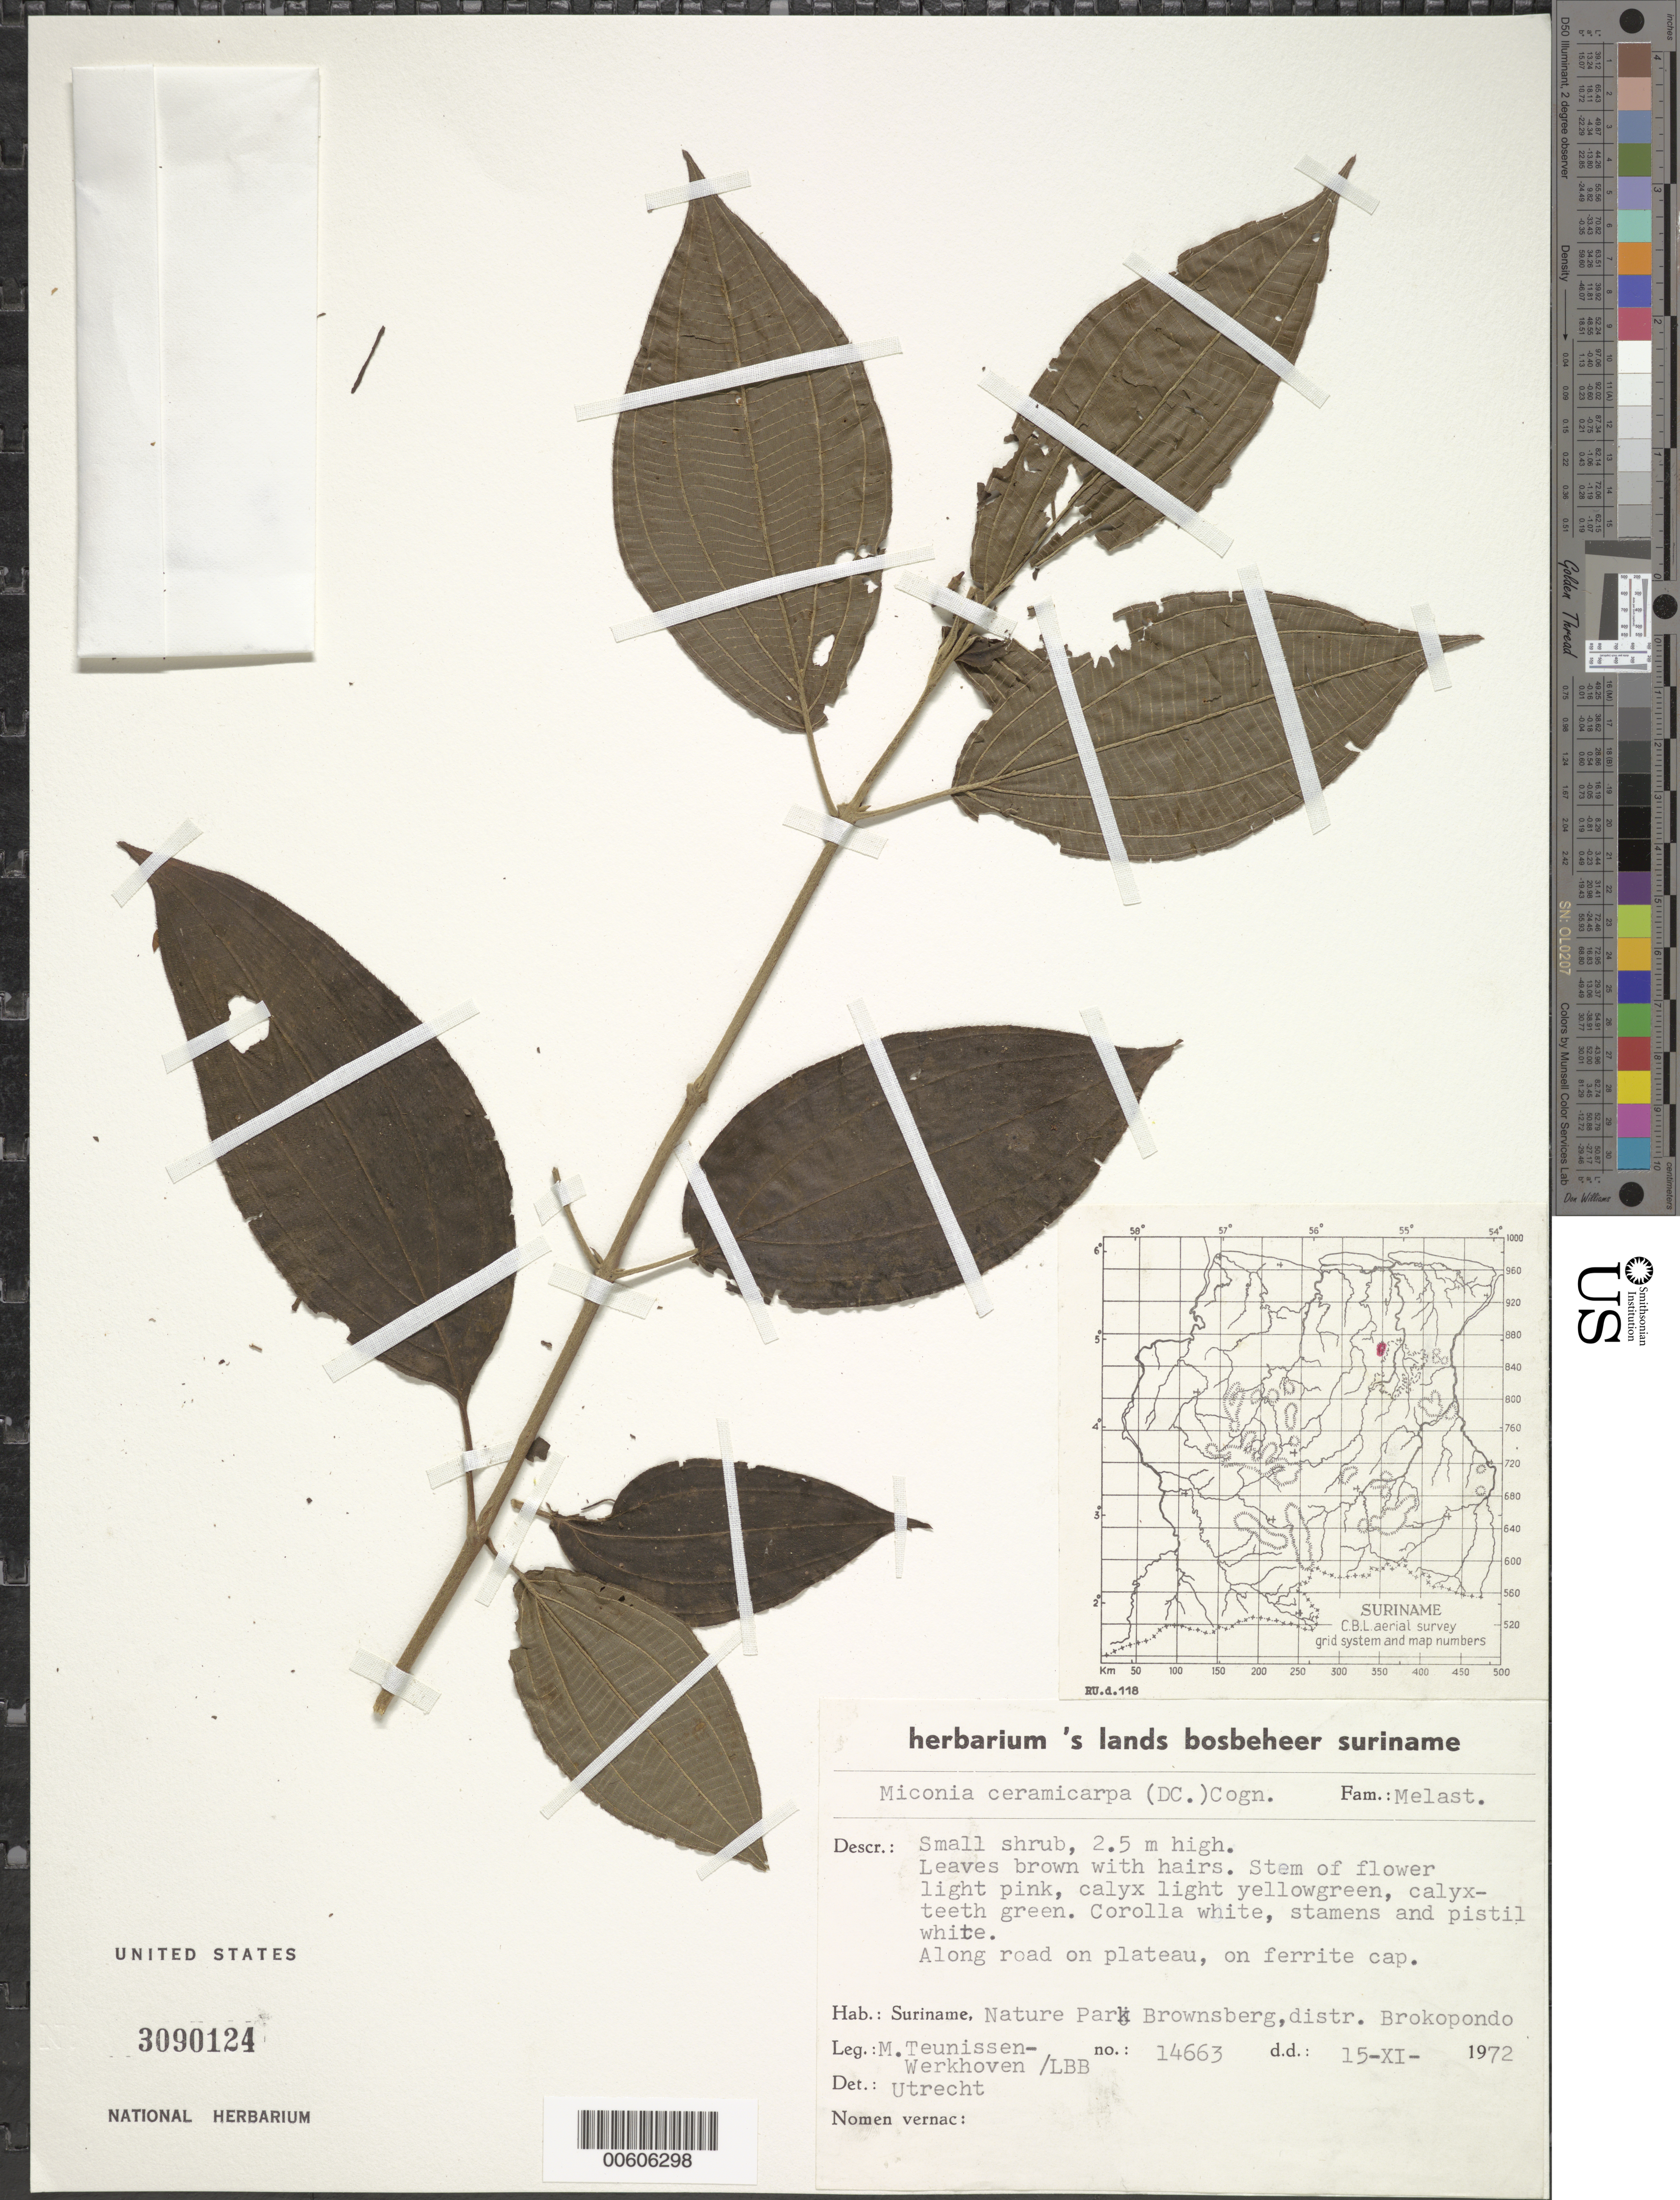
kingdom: Plantae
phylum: Tracheophyta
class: Magnoliopsida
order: Myrtales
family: Melastomataceae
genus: Miconia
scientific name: Miconia ceramicarpa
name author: (DC.) Cogn.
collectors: M. Teunissen-werkhoven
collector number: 14663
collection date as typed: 15-Nov-72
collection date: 1972-11-15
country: Suriname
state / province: Brokopondo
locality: Brownsberg Nature Reserve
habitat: Along road on plateau, on ferrite cap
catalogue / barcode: US 3090124